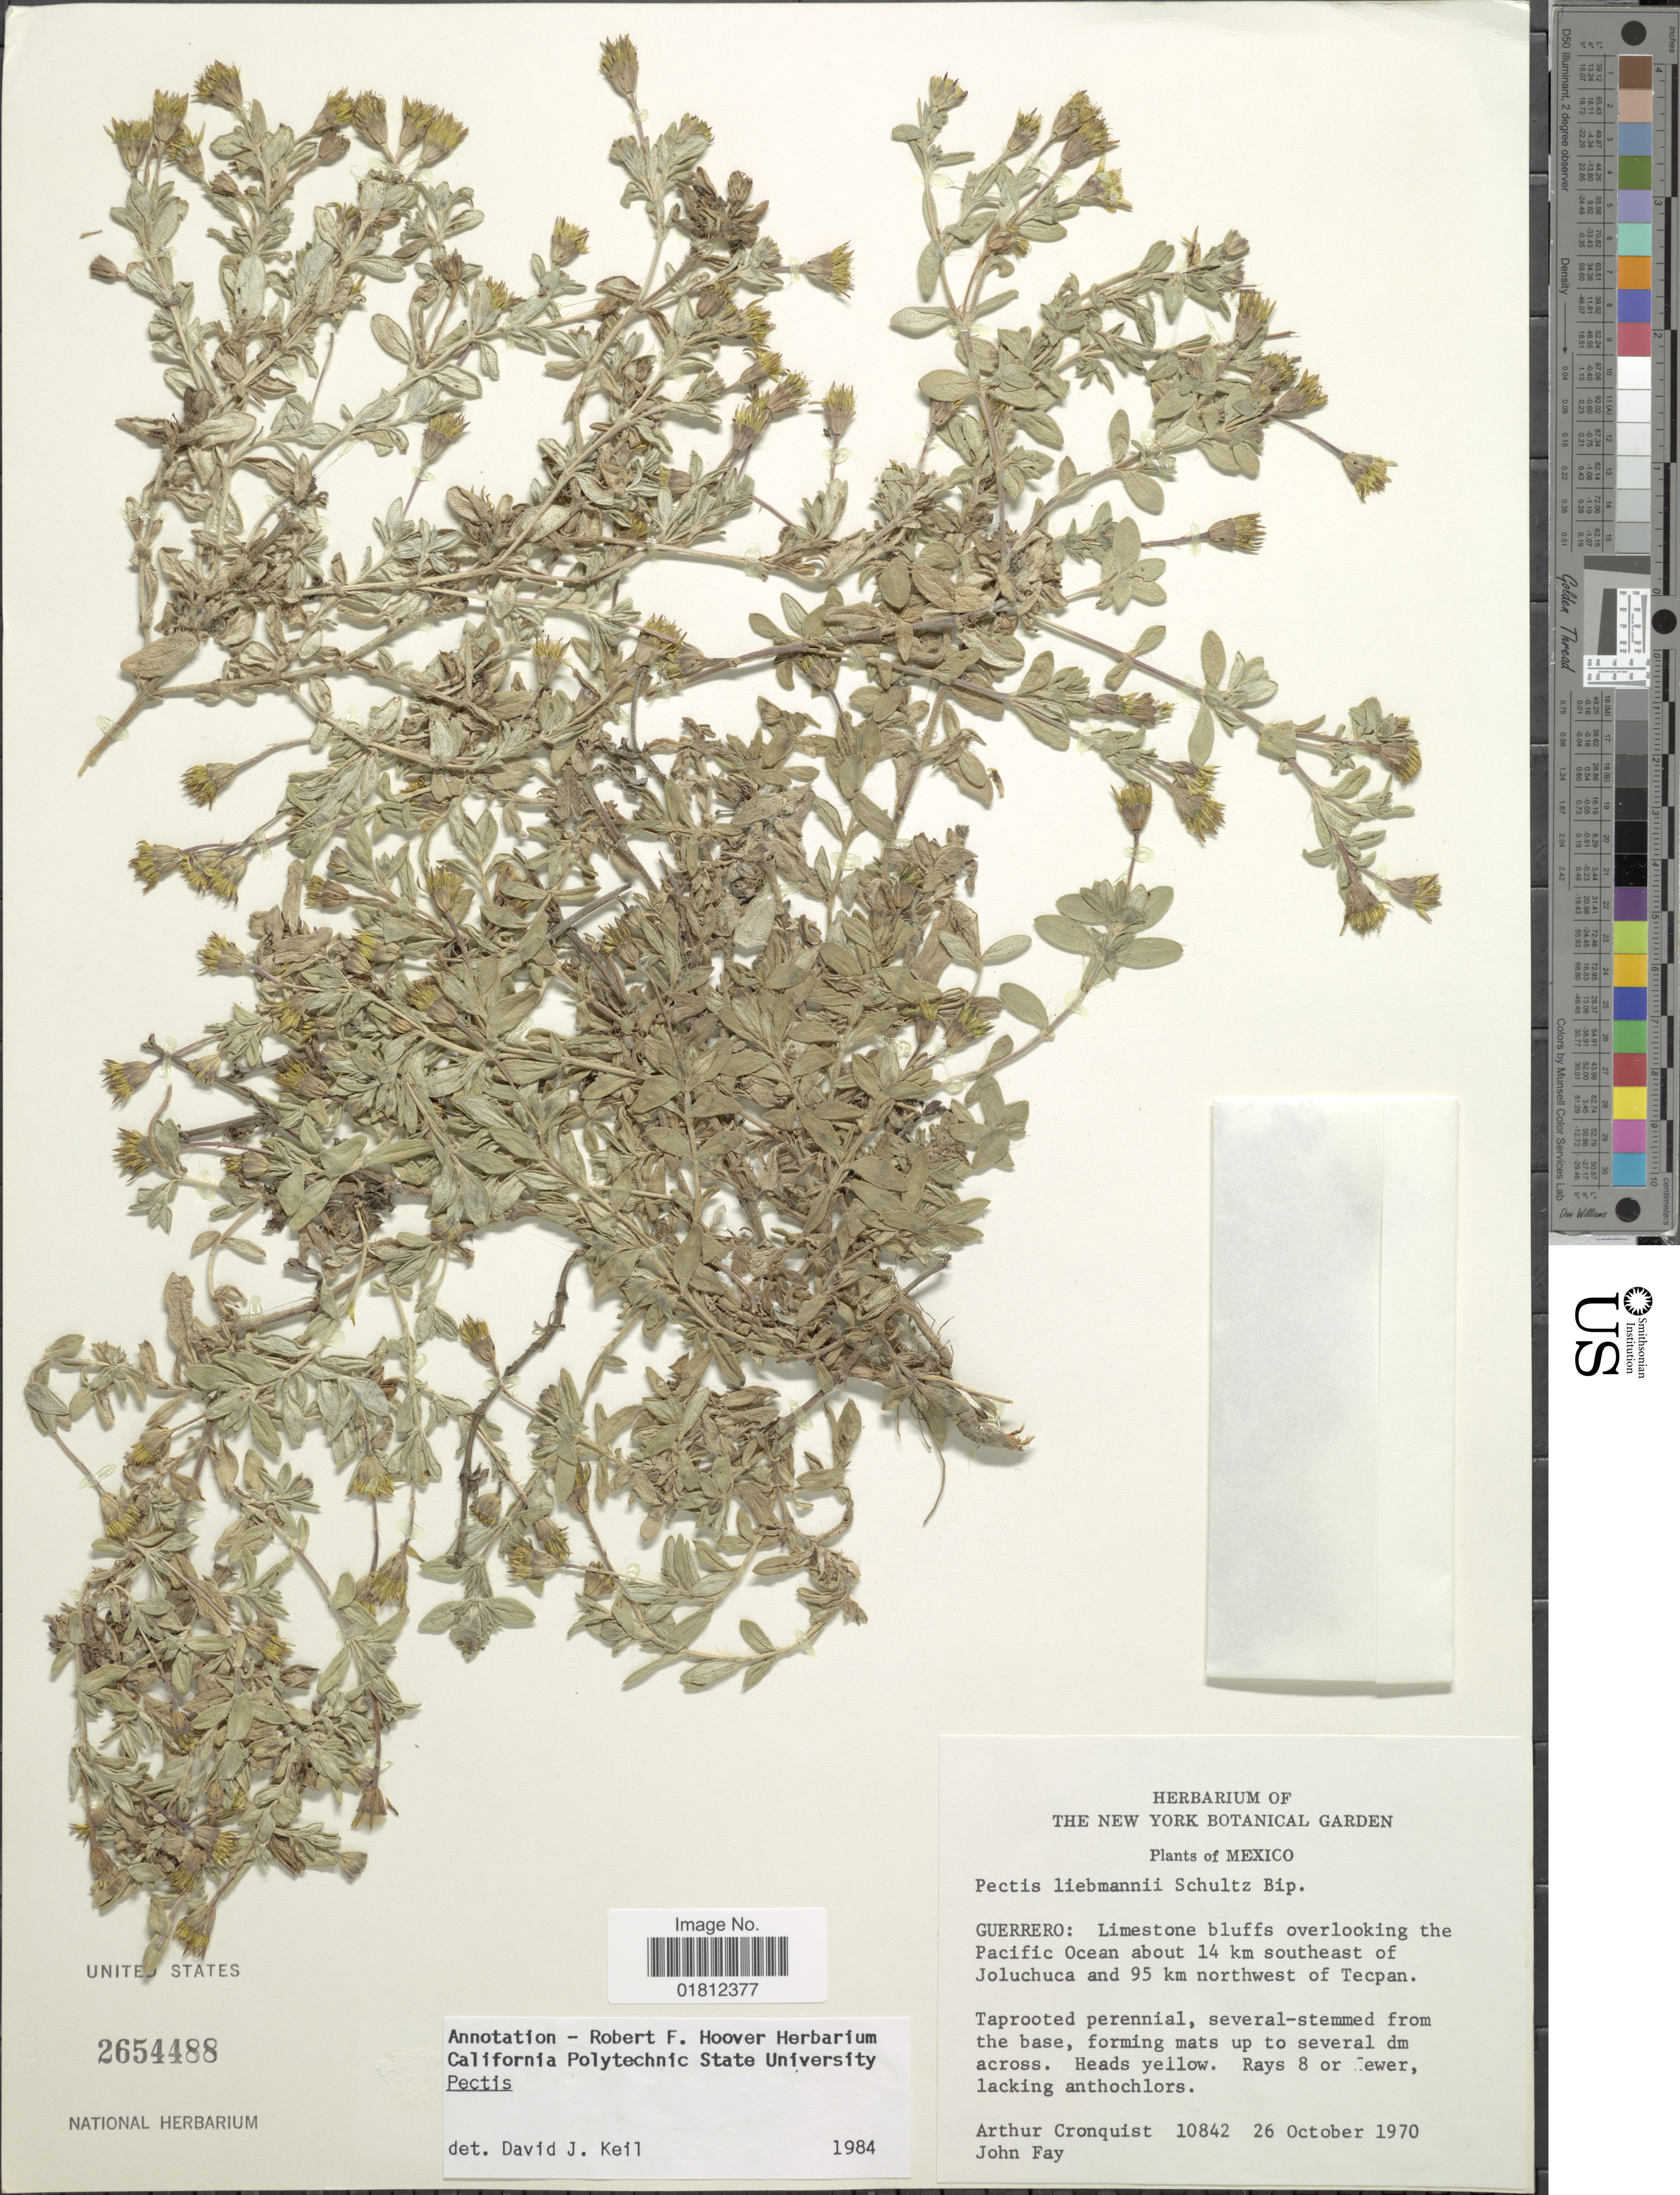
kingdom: Plantae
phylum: Tracheophyta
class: Magnoliopsida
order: Asterales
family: Asteraceae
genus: Pectis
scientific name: Pectis liebmannii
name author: Sch. Bip. ex Hemsl.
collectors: A. J. Cronquist & J. M. Fay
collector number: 10842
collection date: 1970-10-26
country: Mexico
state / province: Guerrero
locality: Limestone bluffs overlooking the Pacific Ocean about 14 km southeast of Joluchuca and 95 northwest of Tecpan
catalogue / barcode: US 2654488